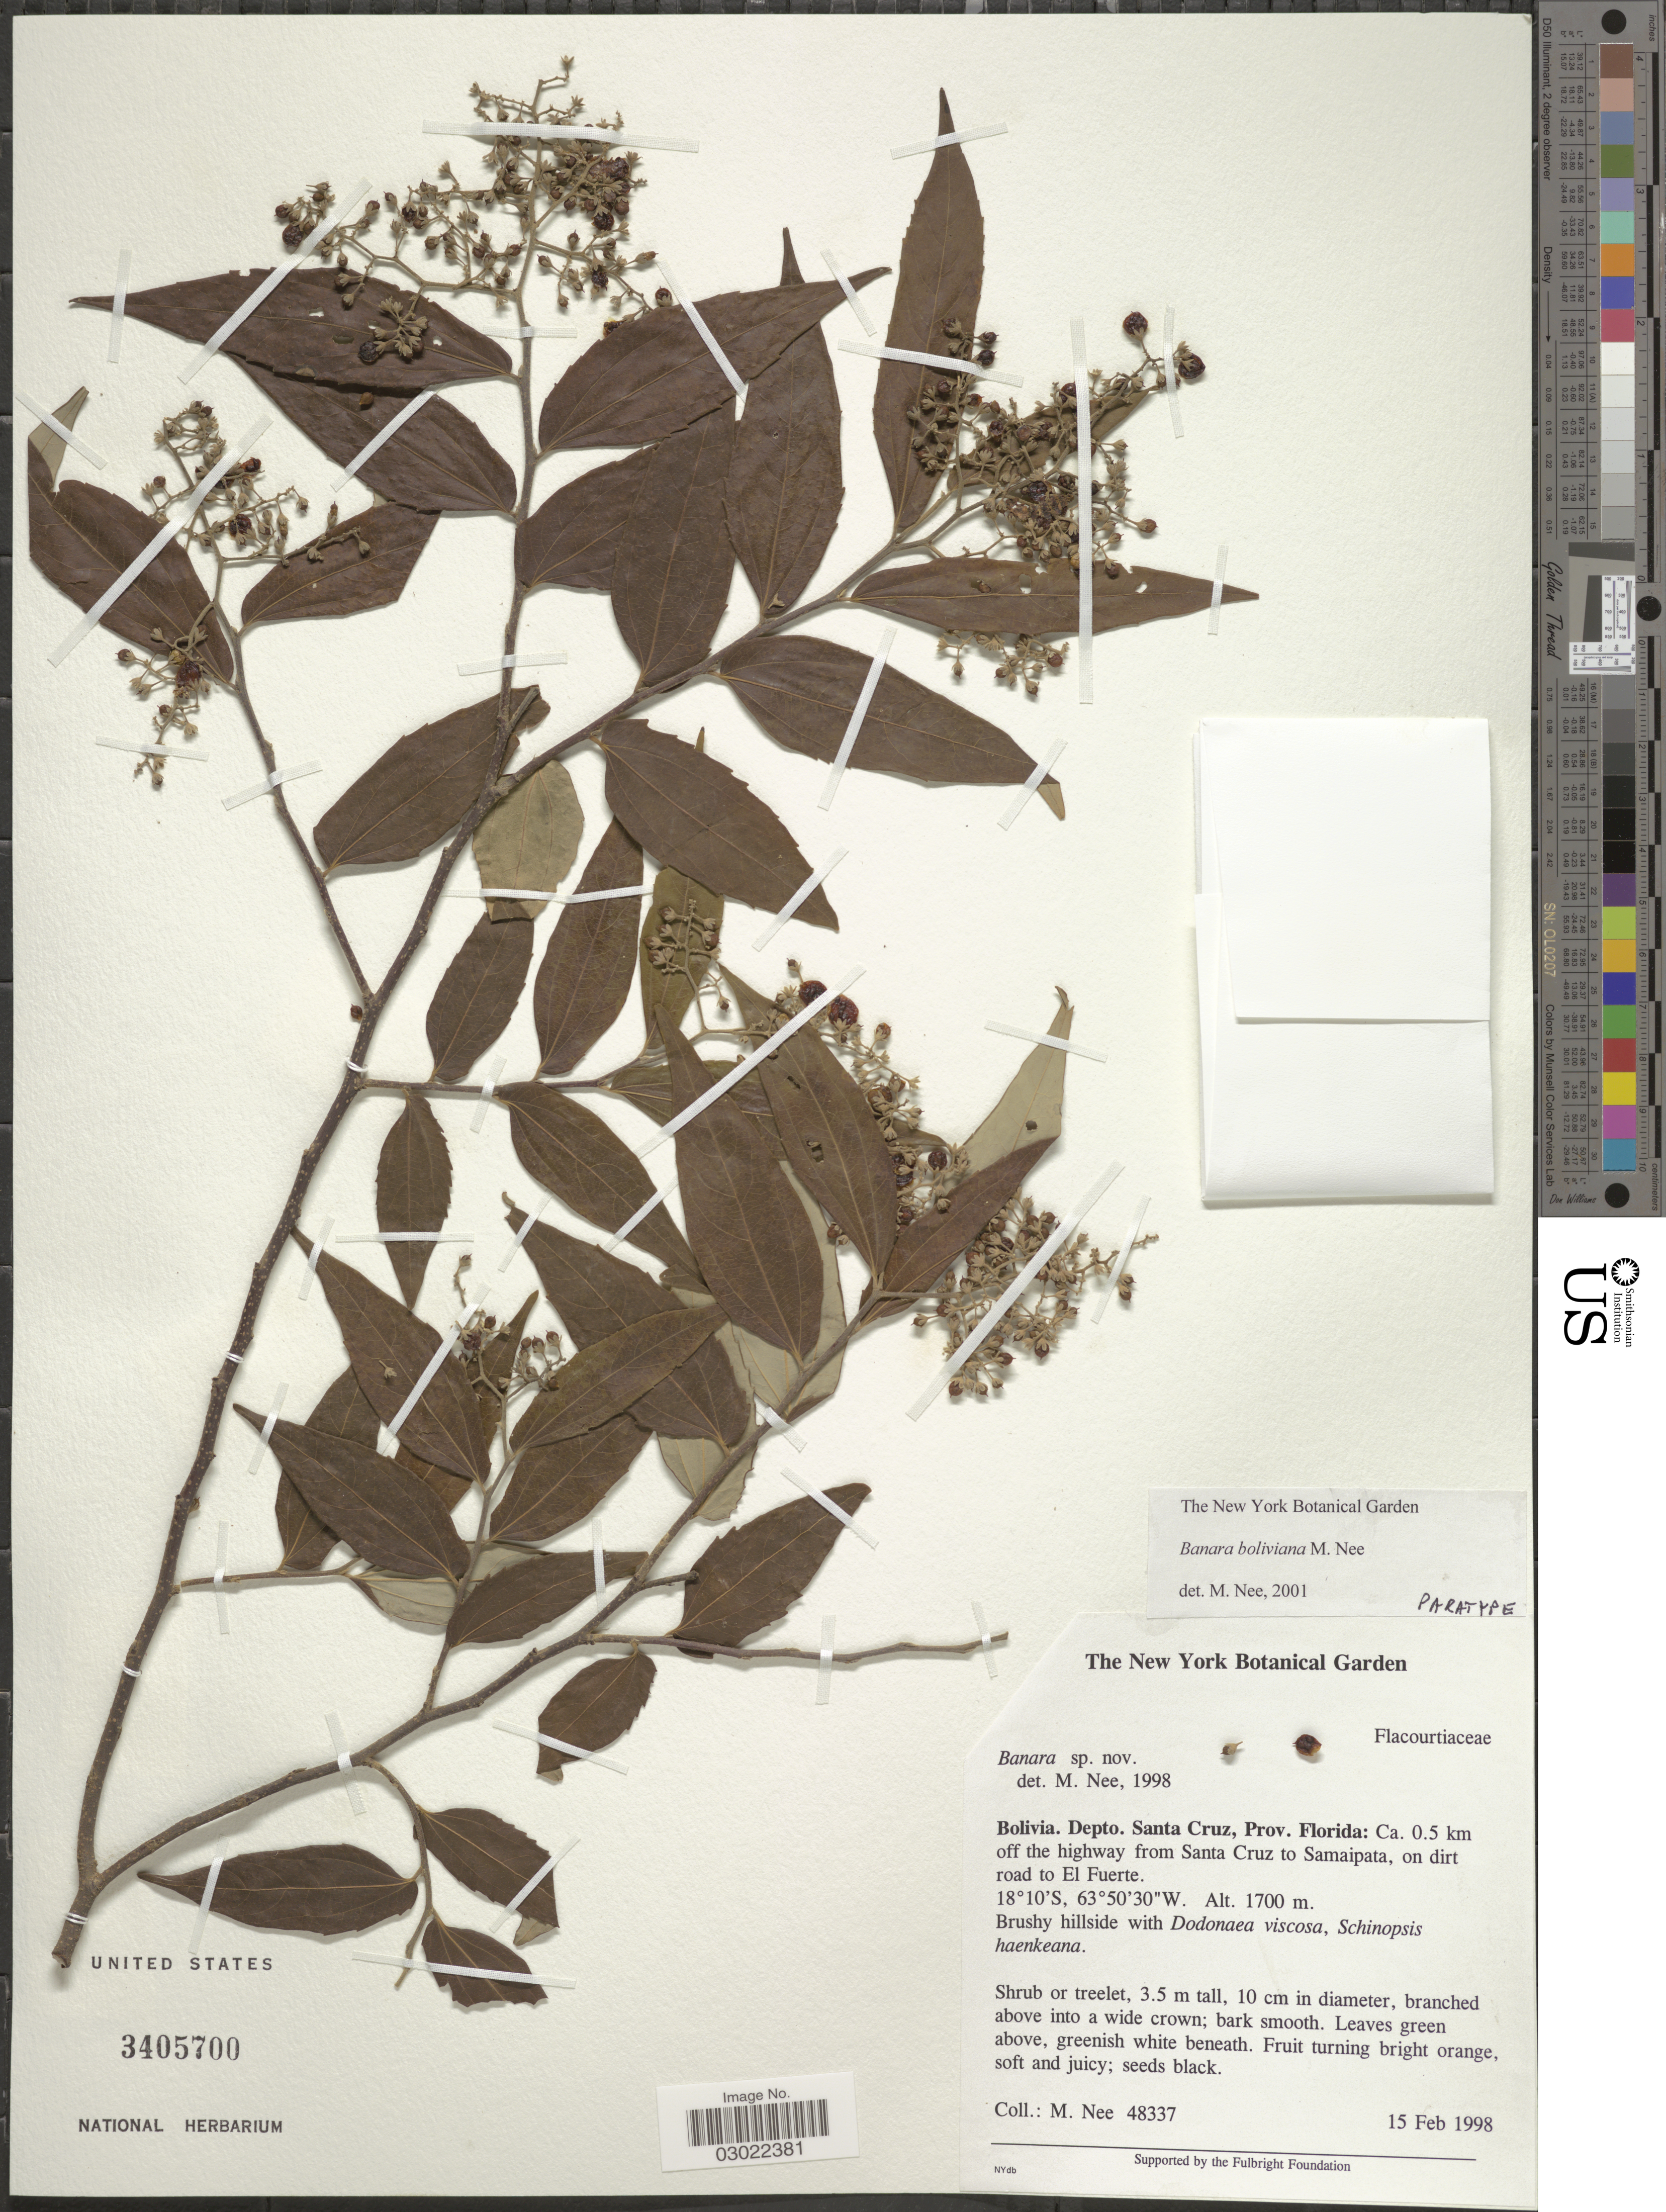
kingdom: Plantae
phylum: Tracheophyta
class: Magnoliopsida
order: Malpighiales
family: Salicaceae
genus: Banara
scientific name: Banara boliviana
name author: M. Nee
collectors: M. Nee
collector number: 48337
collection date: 1998-02-15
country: Bolivia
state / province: Santa Cruz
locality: Depto. Santa Cruz, Prov. Florida: Ca. 0.5 km off the highway from Santa Cruz to Samaipata, on dirt road to El Fuerte.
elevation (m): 1700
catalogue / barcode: US 3405700